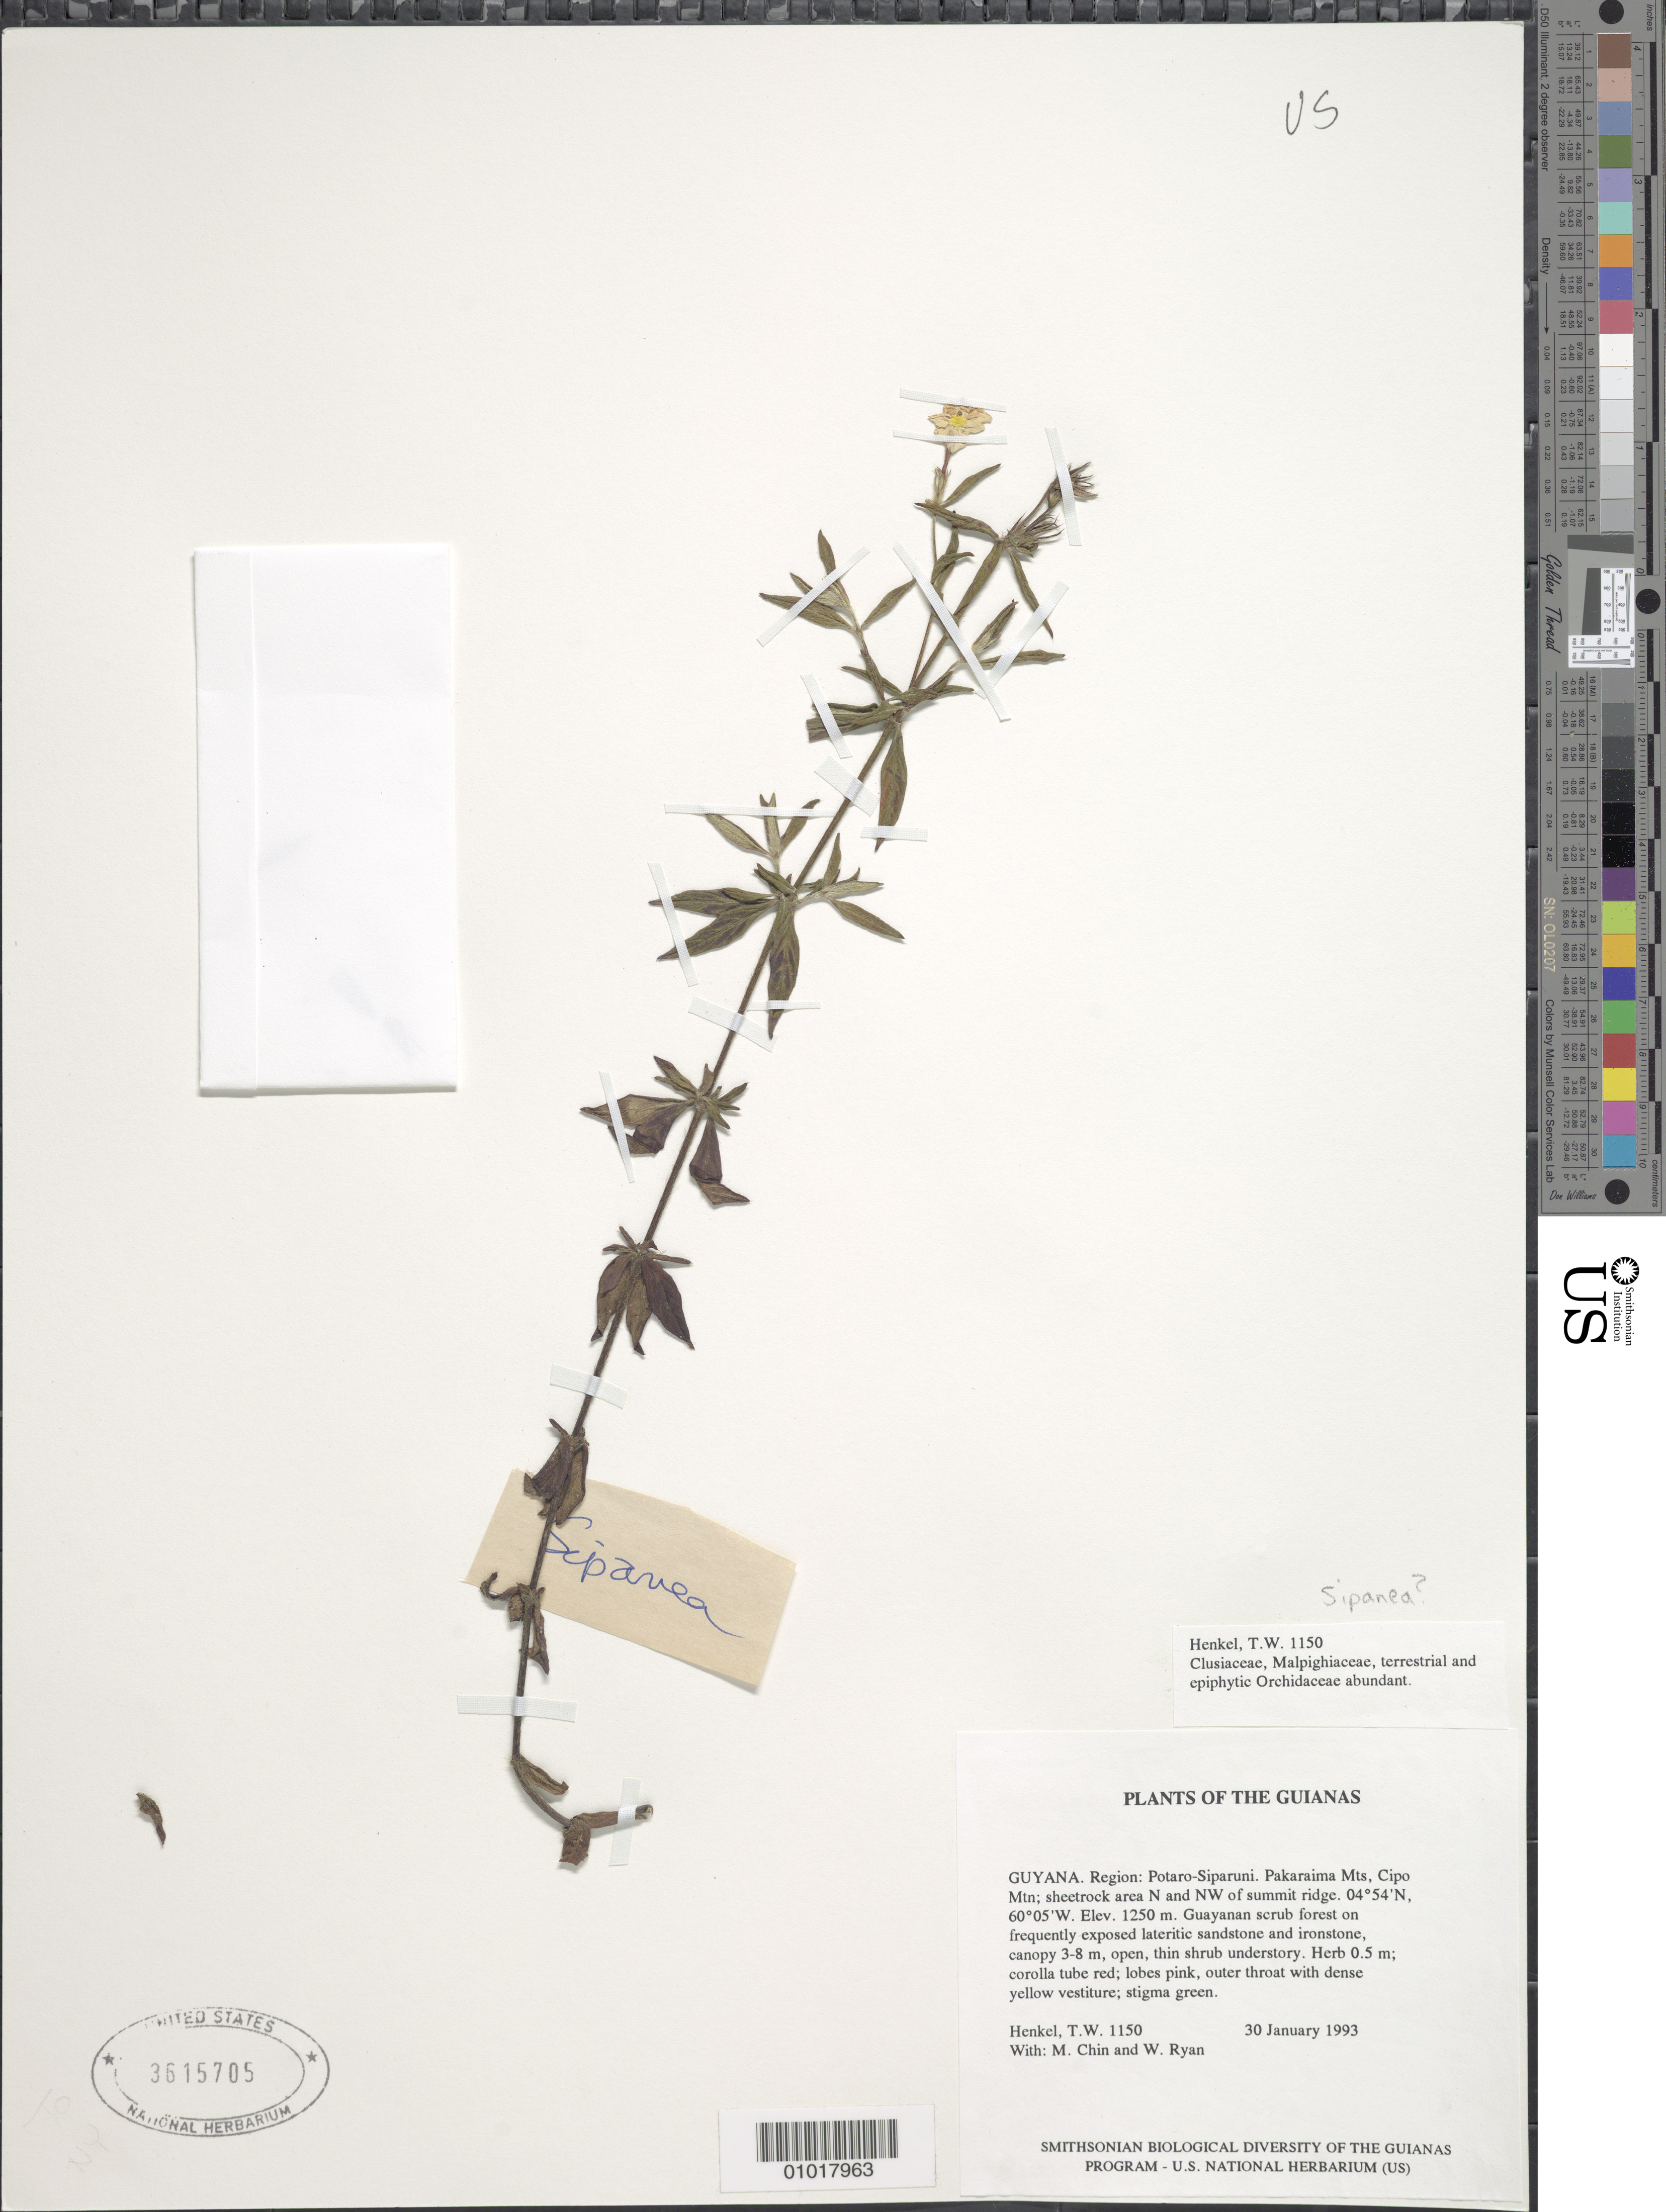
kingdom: Plantae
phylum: Tracheophyta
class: Magnoliopsida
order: Gentianales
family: Rubiaceae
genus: Sipanea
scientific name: Sipanea sp.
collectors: T. Henkel, M. Chin & W. Ryan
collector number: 1150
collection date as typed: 30 January 1993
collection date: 1993-01-30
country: Guyana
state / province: Potaro-Siparuni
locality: Pakaraima Mts, Cipo Mtn; sheetrock area N and NW of summit ridge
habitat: Guayanan scrub forest on frequently exposed lateritic sandstone and ironstone, canopy 3-8 m, open, thin shrub understory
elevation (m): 1250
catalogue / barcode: US 3615705